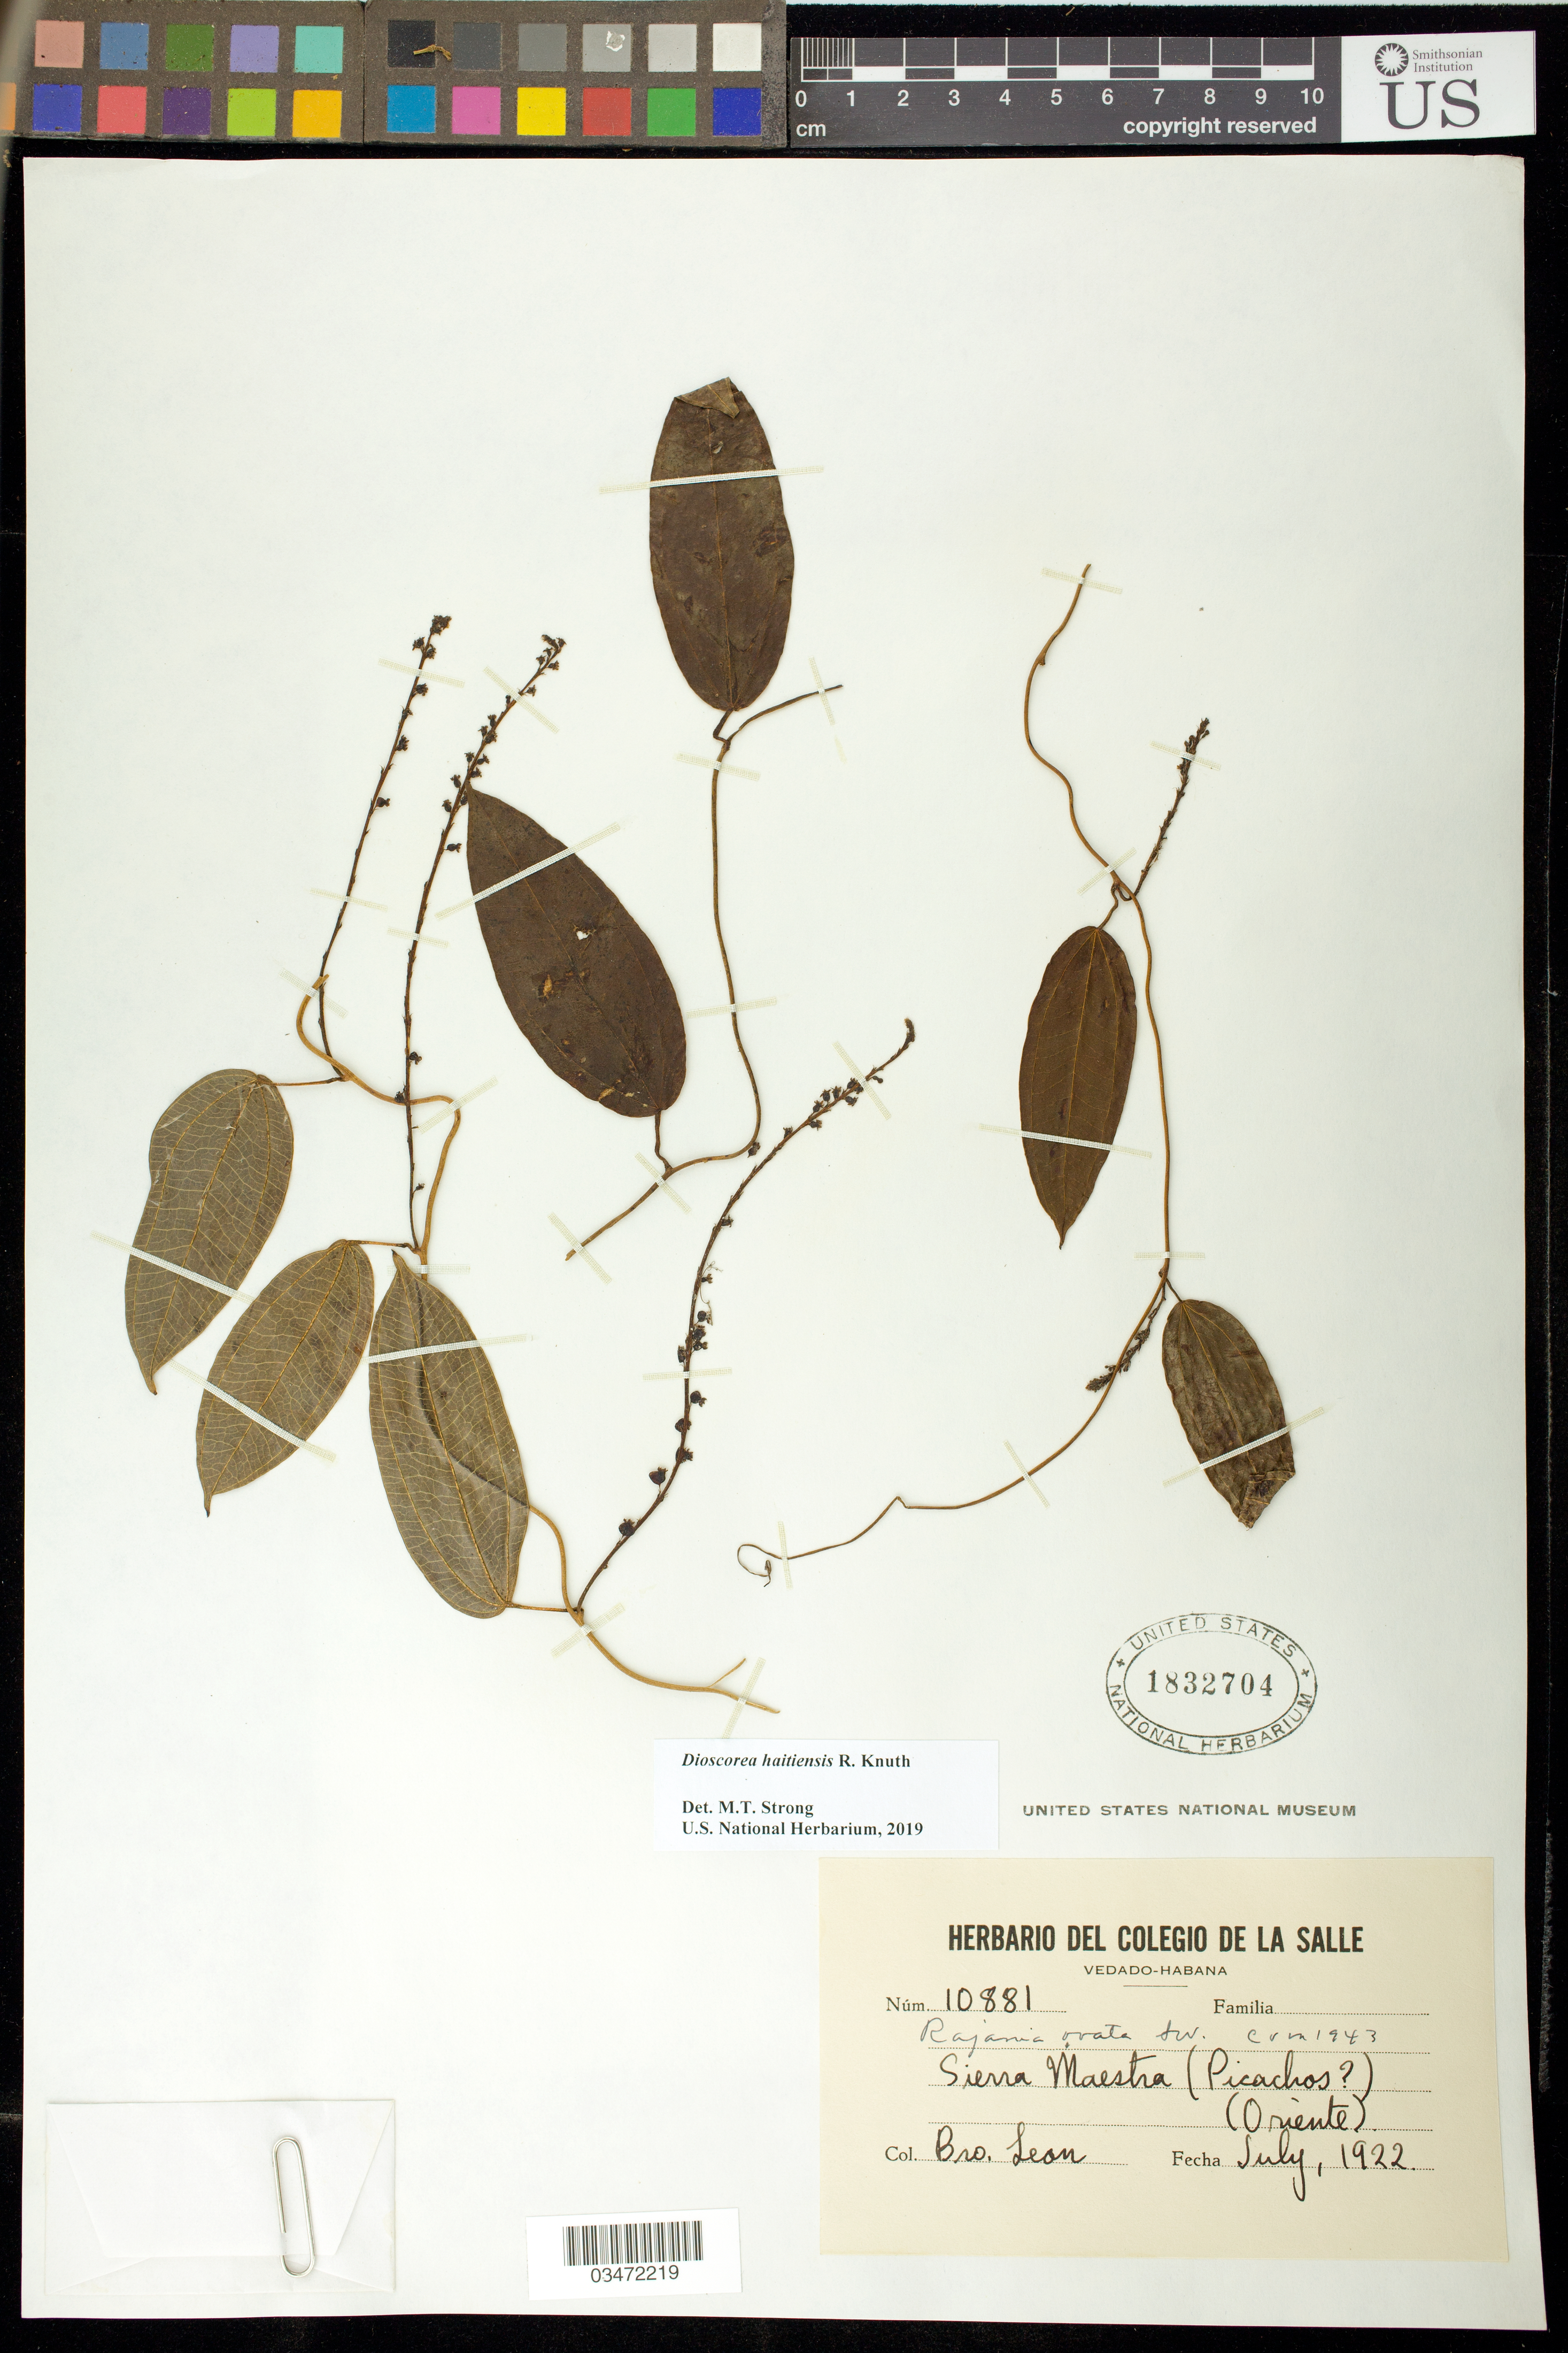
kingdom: Plantae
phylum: Tracheophyta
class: Liliopsida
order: Dioscoreales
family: Dioscoreaceae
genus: Dioscorea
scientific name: Dioscorea haitiensis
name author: R. Knuth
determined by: Strong, M. T., (US), Smithsonian Institution - National Museum of Natural History (UNITED STATES)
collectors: Bro. León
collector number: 10881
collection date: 1922-07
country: Cuba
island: Cuba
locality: Oriente. Sierra Maestra (Picachos?)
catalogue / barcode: US 1832704